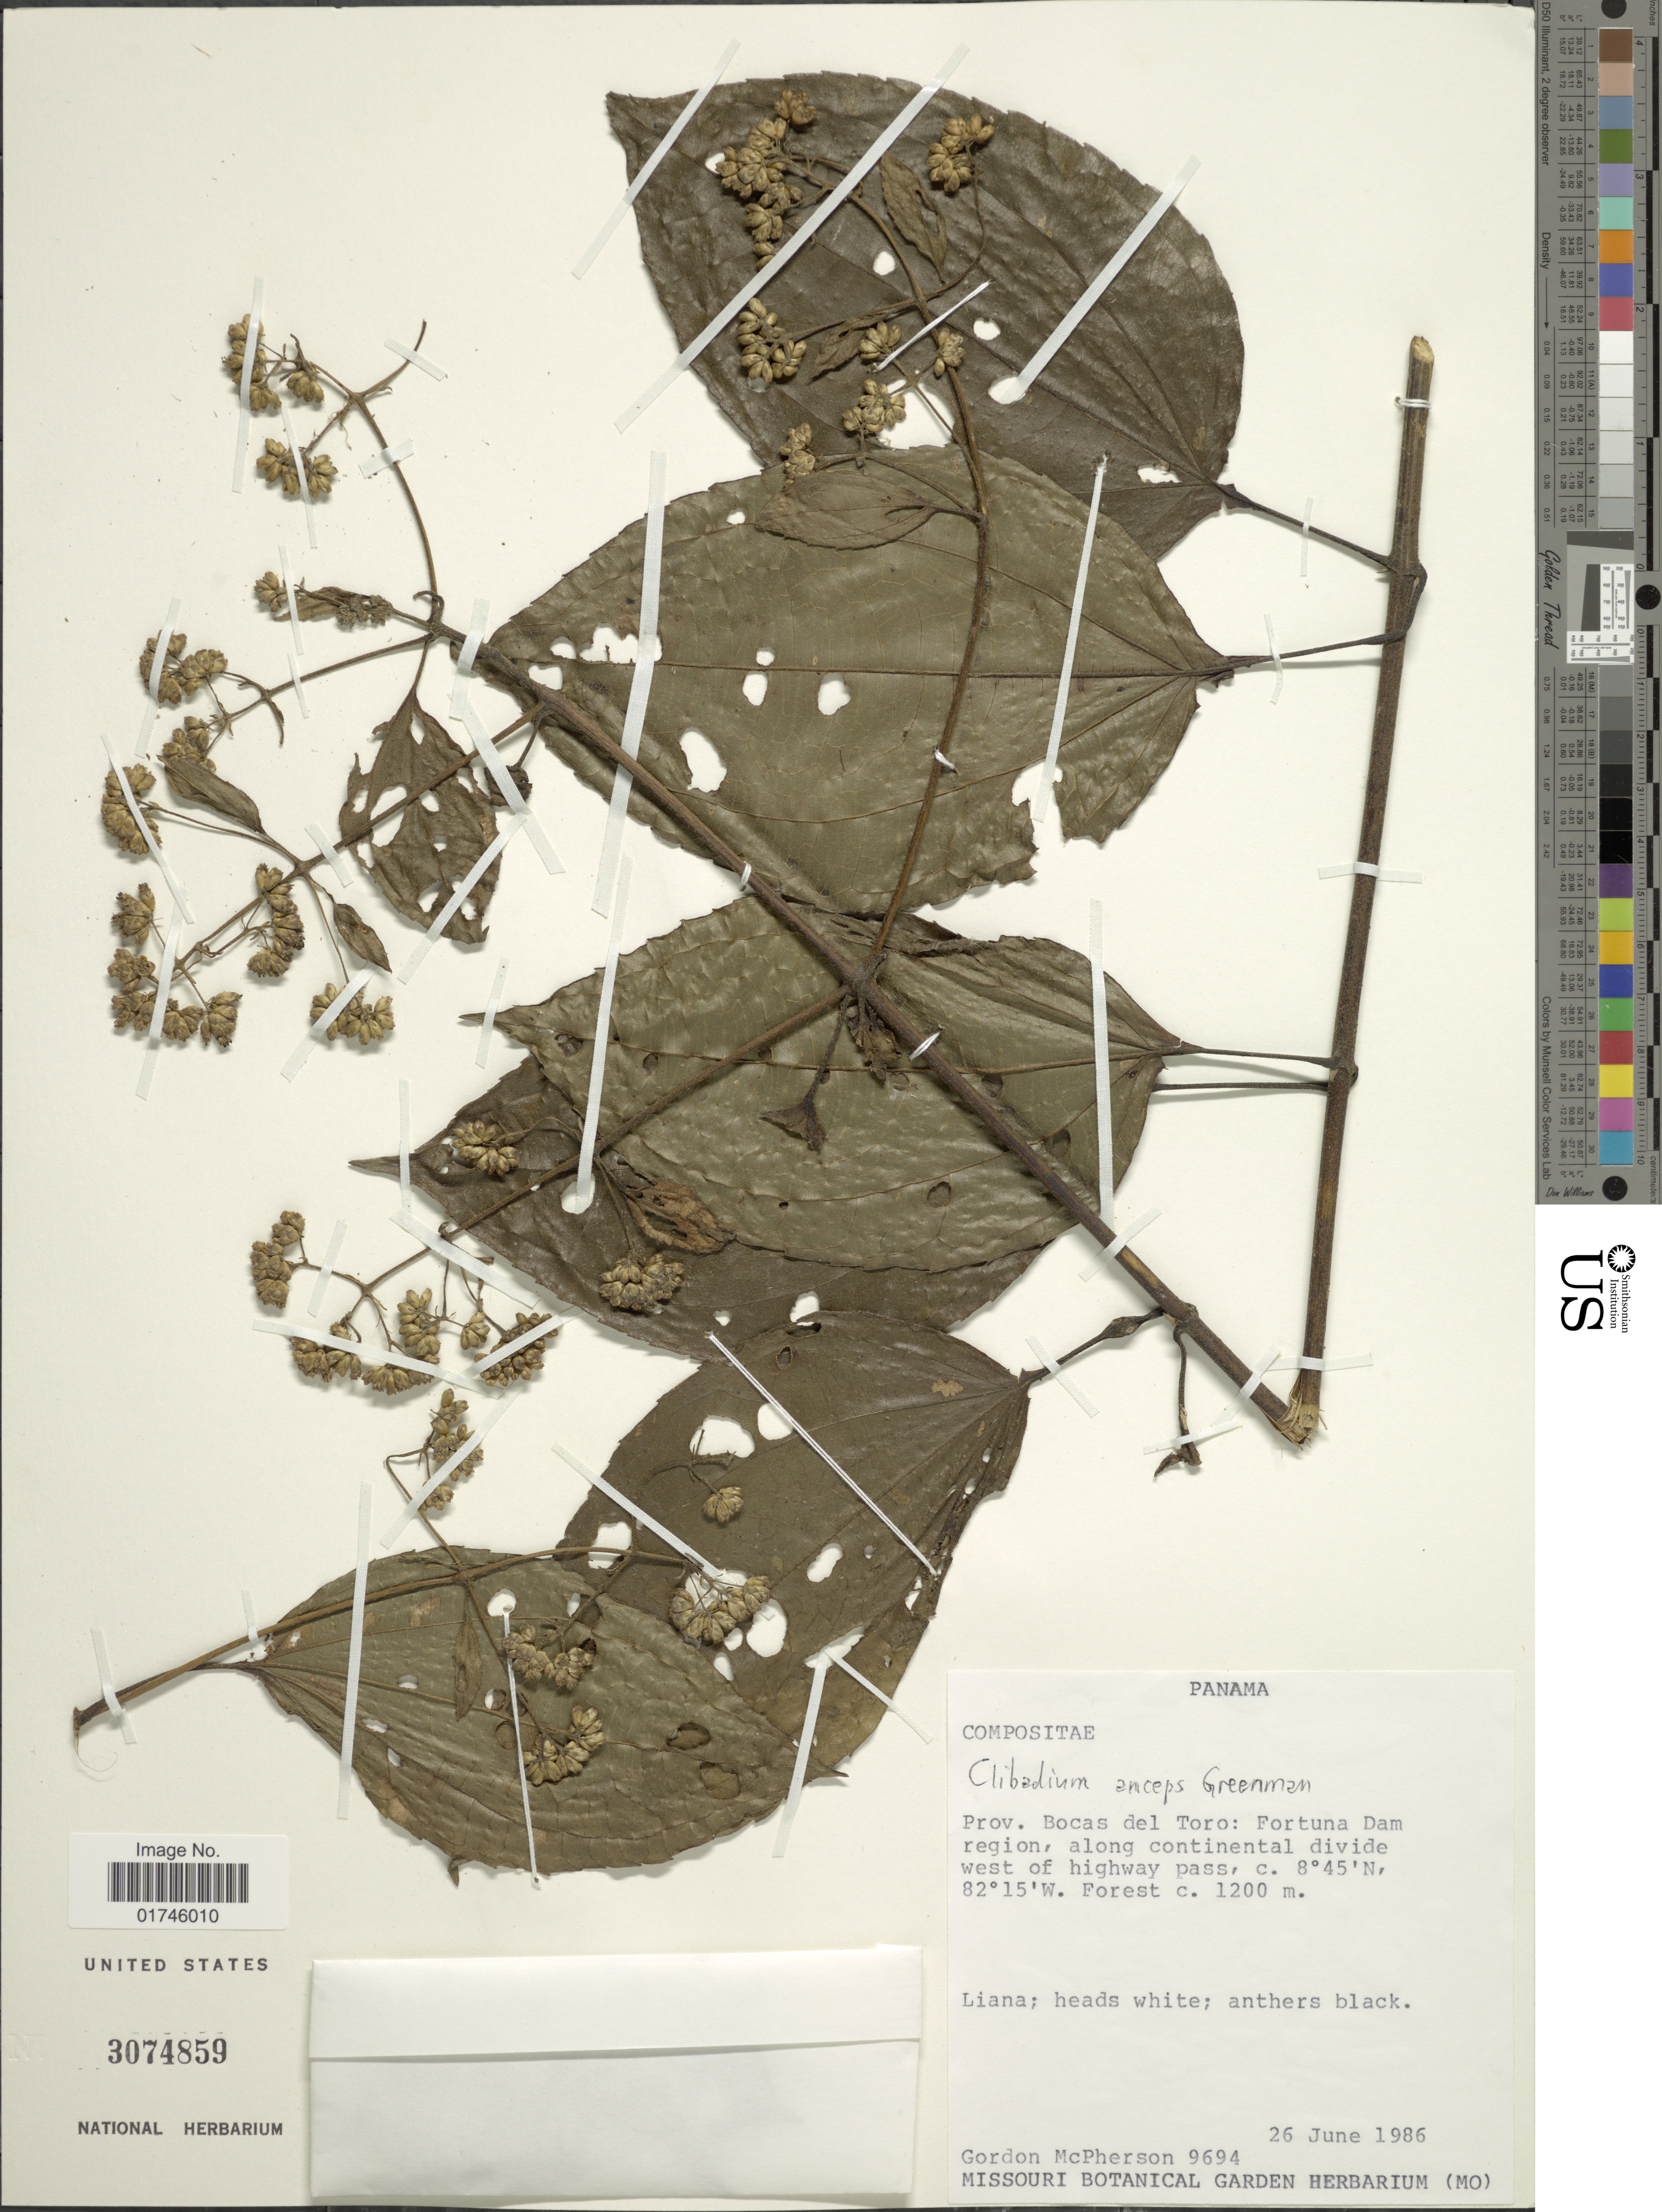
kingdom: Plantae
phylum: Tracheophyta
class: Magnoliopsida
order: Asterales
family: Asteraceae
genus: Clibadium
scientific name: Clibadium anceps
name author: Greenm.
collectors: G. D. McPherson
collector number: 9694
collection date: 1986-06-26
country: Panama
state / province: Bocas del Toro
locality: Prov. Bocas del Toro: Fortuna Dam region, along continental divide, west of highway pass.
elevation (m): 1200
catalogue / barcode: US 3074859